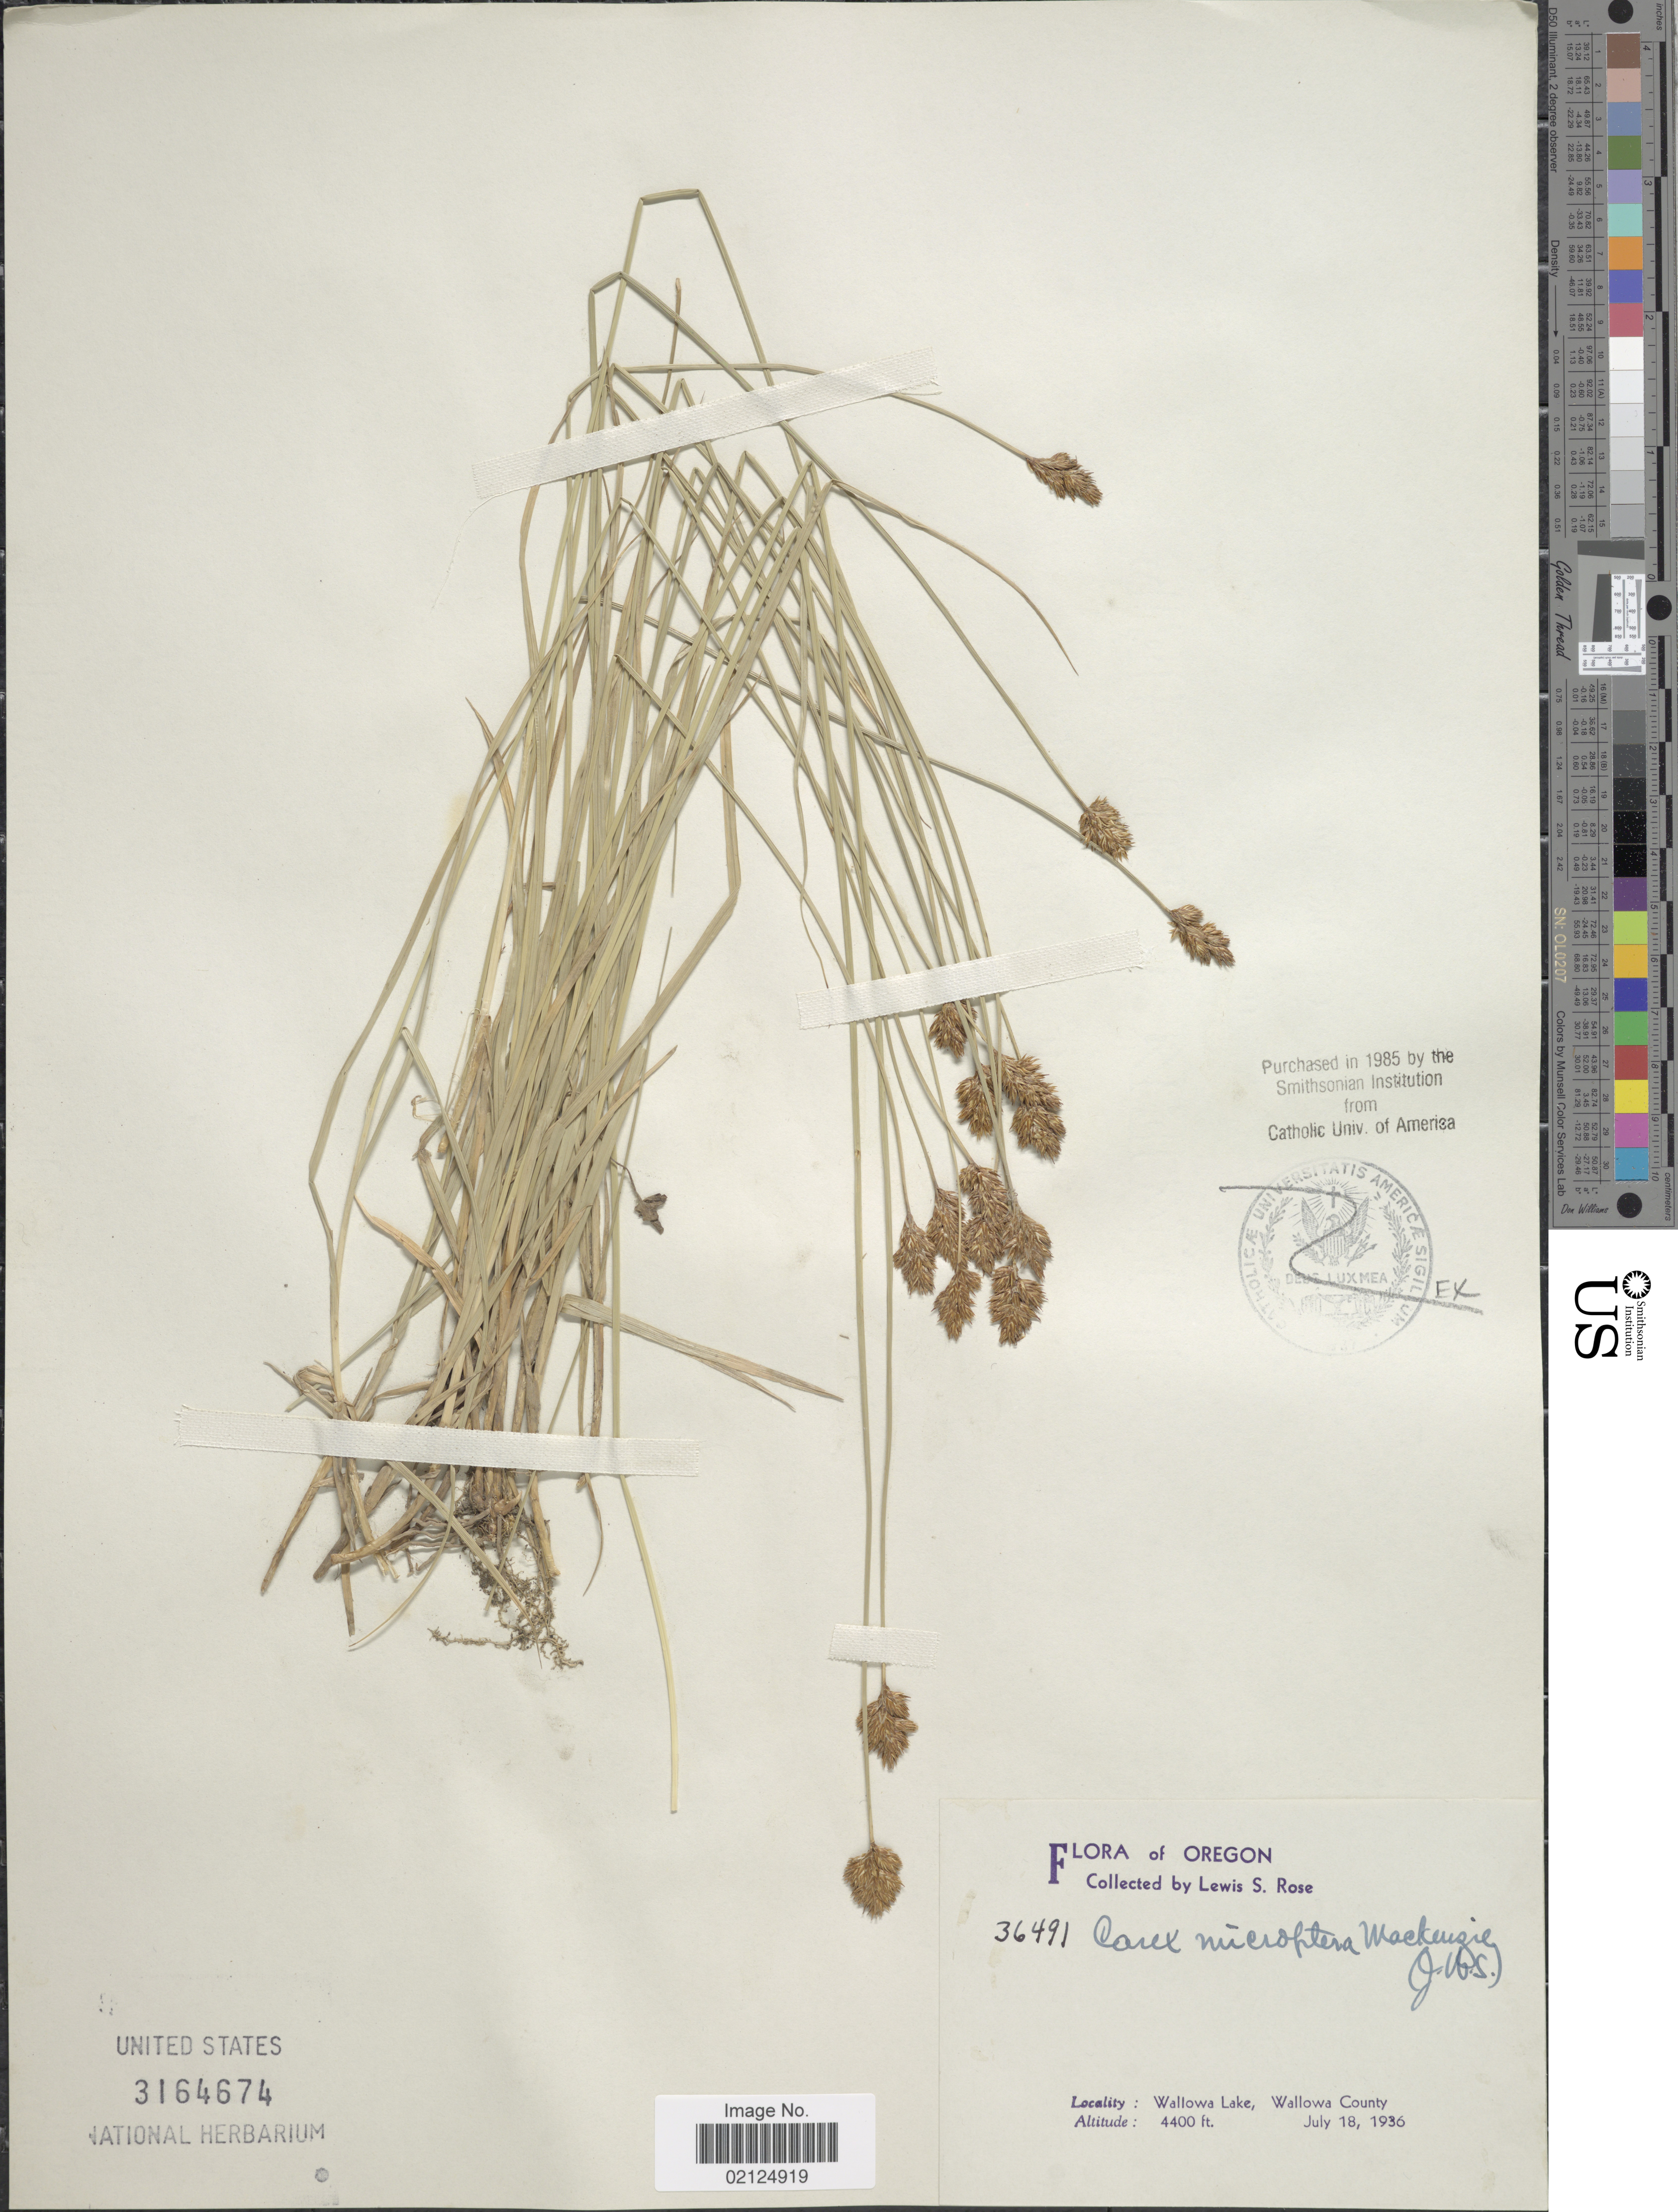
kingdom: Plantae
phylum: Tracheophyta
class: Liliopsida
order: Poales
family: Cyperaceae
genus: Carex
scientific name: Carex microptera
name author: Mack.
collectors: L. S. Rose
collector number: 36491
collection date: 1936-07-18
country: United States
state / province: Oregon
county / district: Wallowa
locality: Wallowa Lake, Wallowa County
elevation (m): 1341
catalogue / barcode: US 3164674